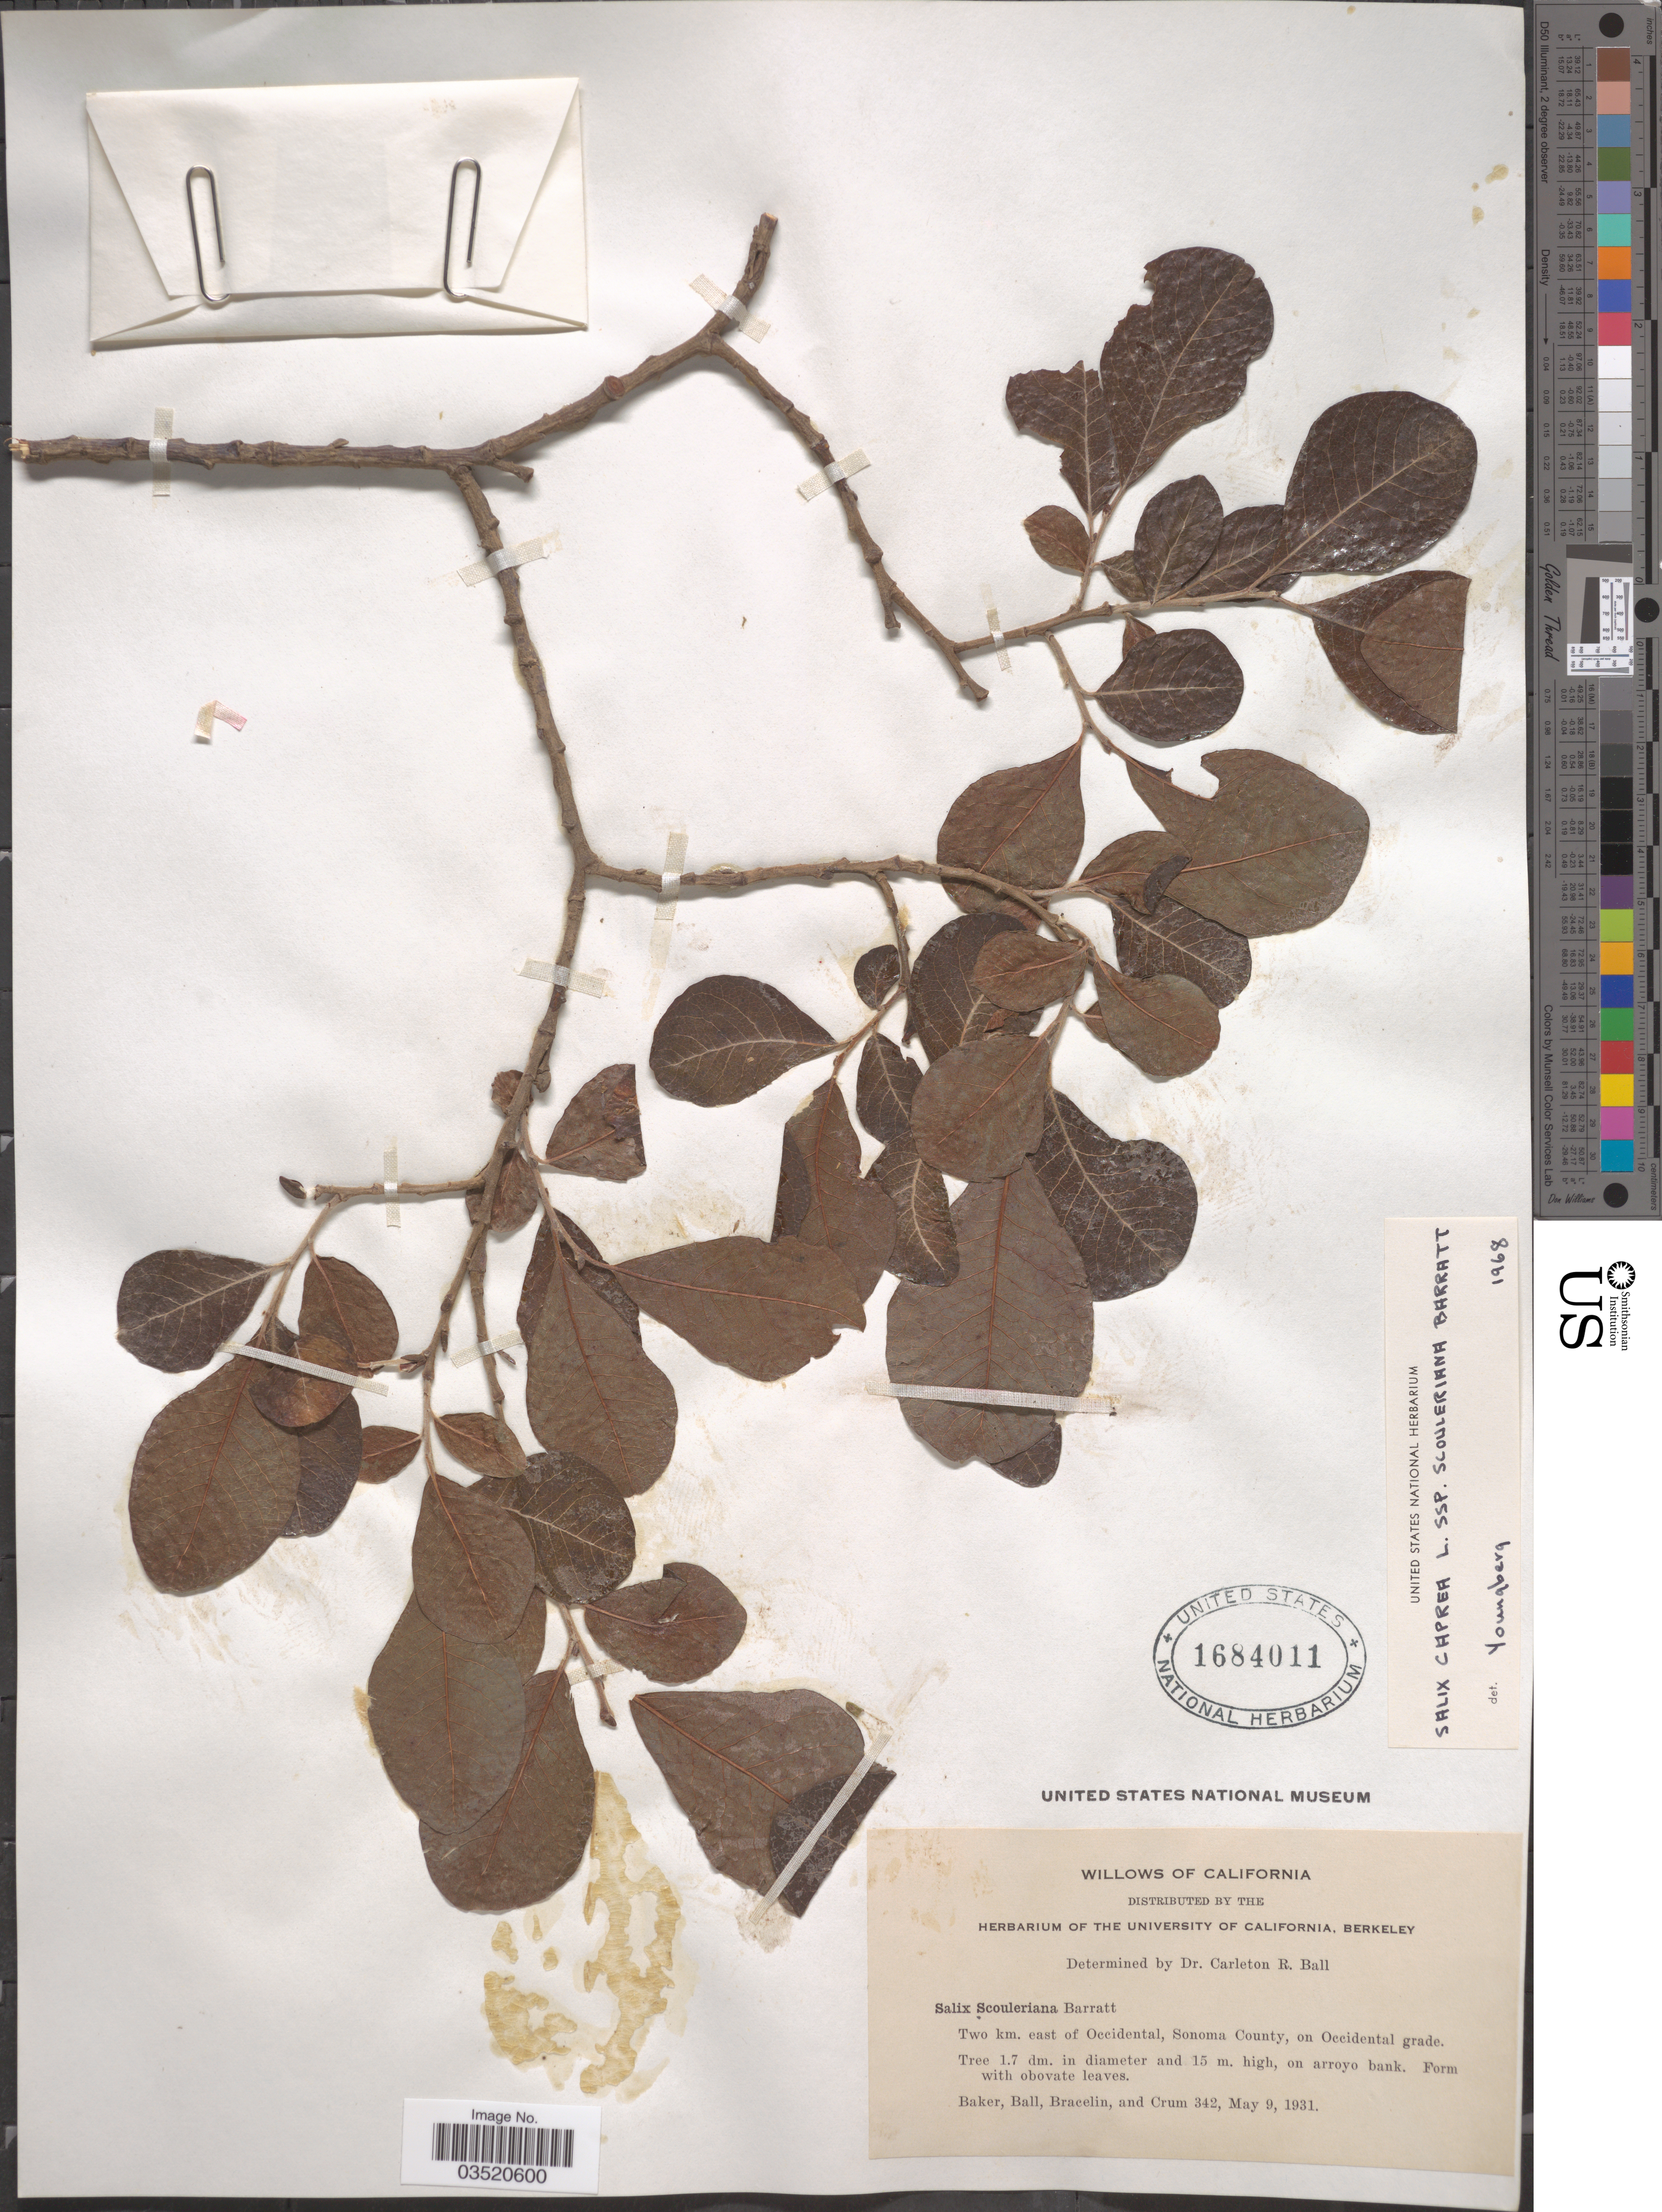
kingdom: Plantae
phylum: Tracheophyta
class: Magnoliopsida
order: Malpighiales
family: Salicaceae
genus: Salix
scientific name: Salix scouleriana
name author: Barratt ex Hook.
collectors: -- Baker, -- Ball, Bracelin & Crum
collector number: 342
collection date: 1931-05-09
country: United States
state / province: California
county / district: Sonoma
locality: Two km. east of Occidental, Sonoma County, on Occidental grade.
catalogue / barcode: US 1684011